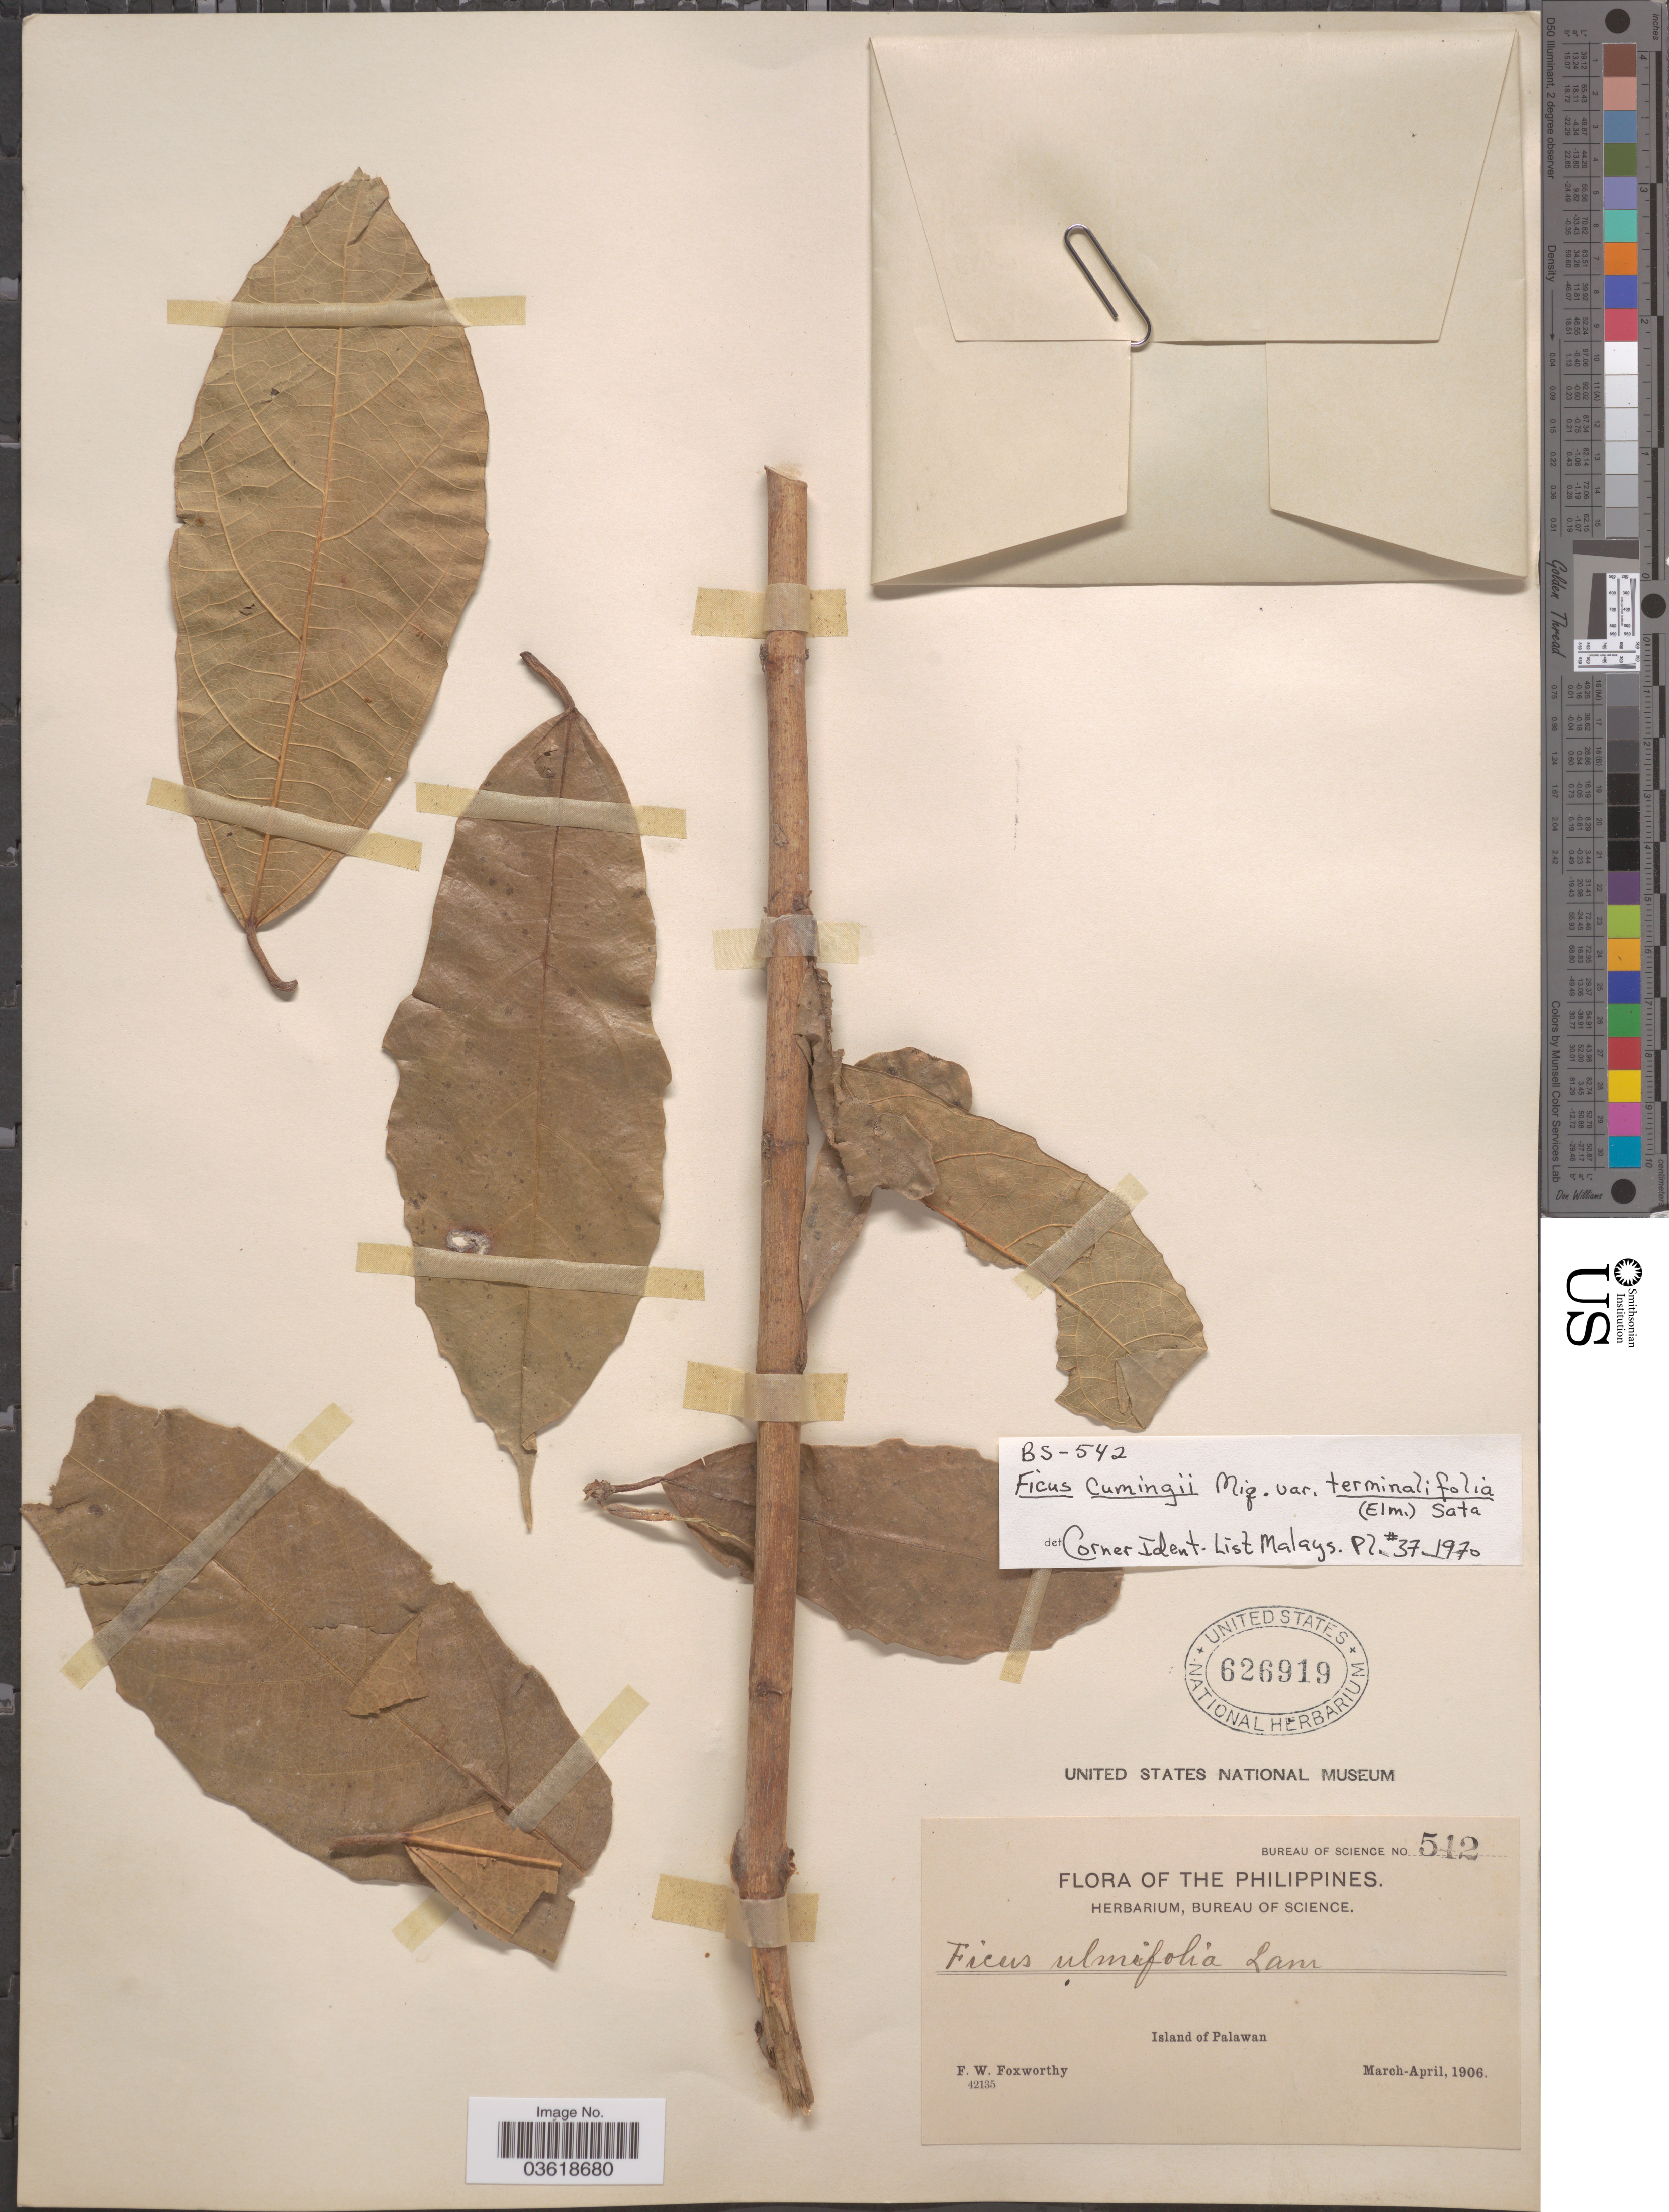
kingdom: Plantae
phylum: Tracheophyta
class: Magnoliopsida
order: Rosales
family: Moraceae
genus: Ficus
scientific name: Ficus cumingii var. terminalifolia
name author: (Elmer) Sata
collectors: F. W. Foxworthy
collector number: Bureau of Science 542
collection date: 1906-03/1906-04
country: Philippines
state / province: Mimaropa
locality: Island of Palawan.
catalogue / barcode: US 626919